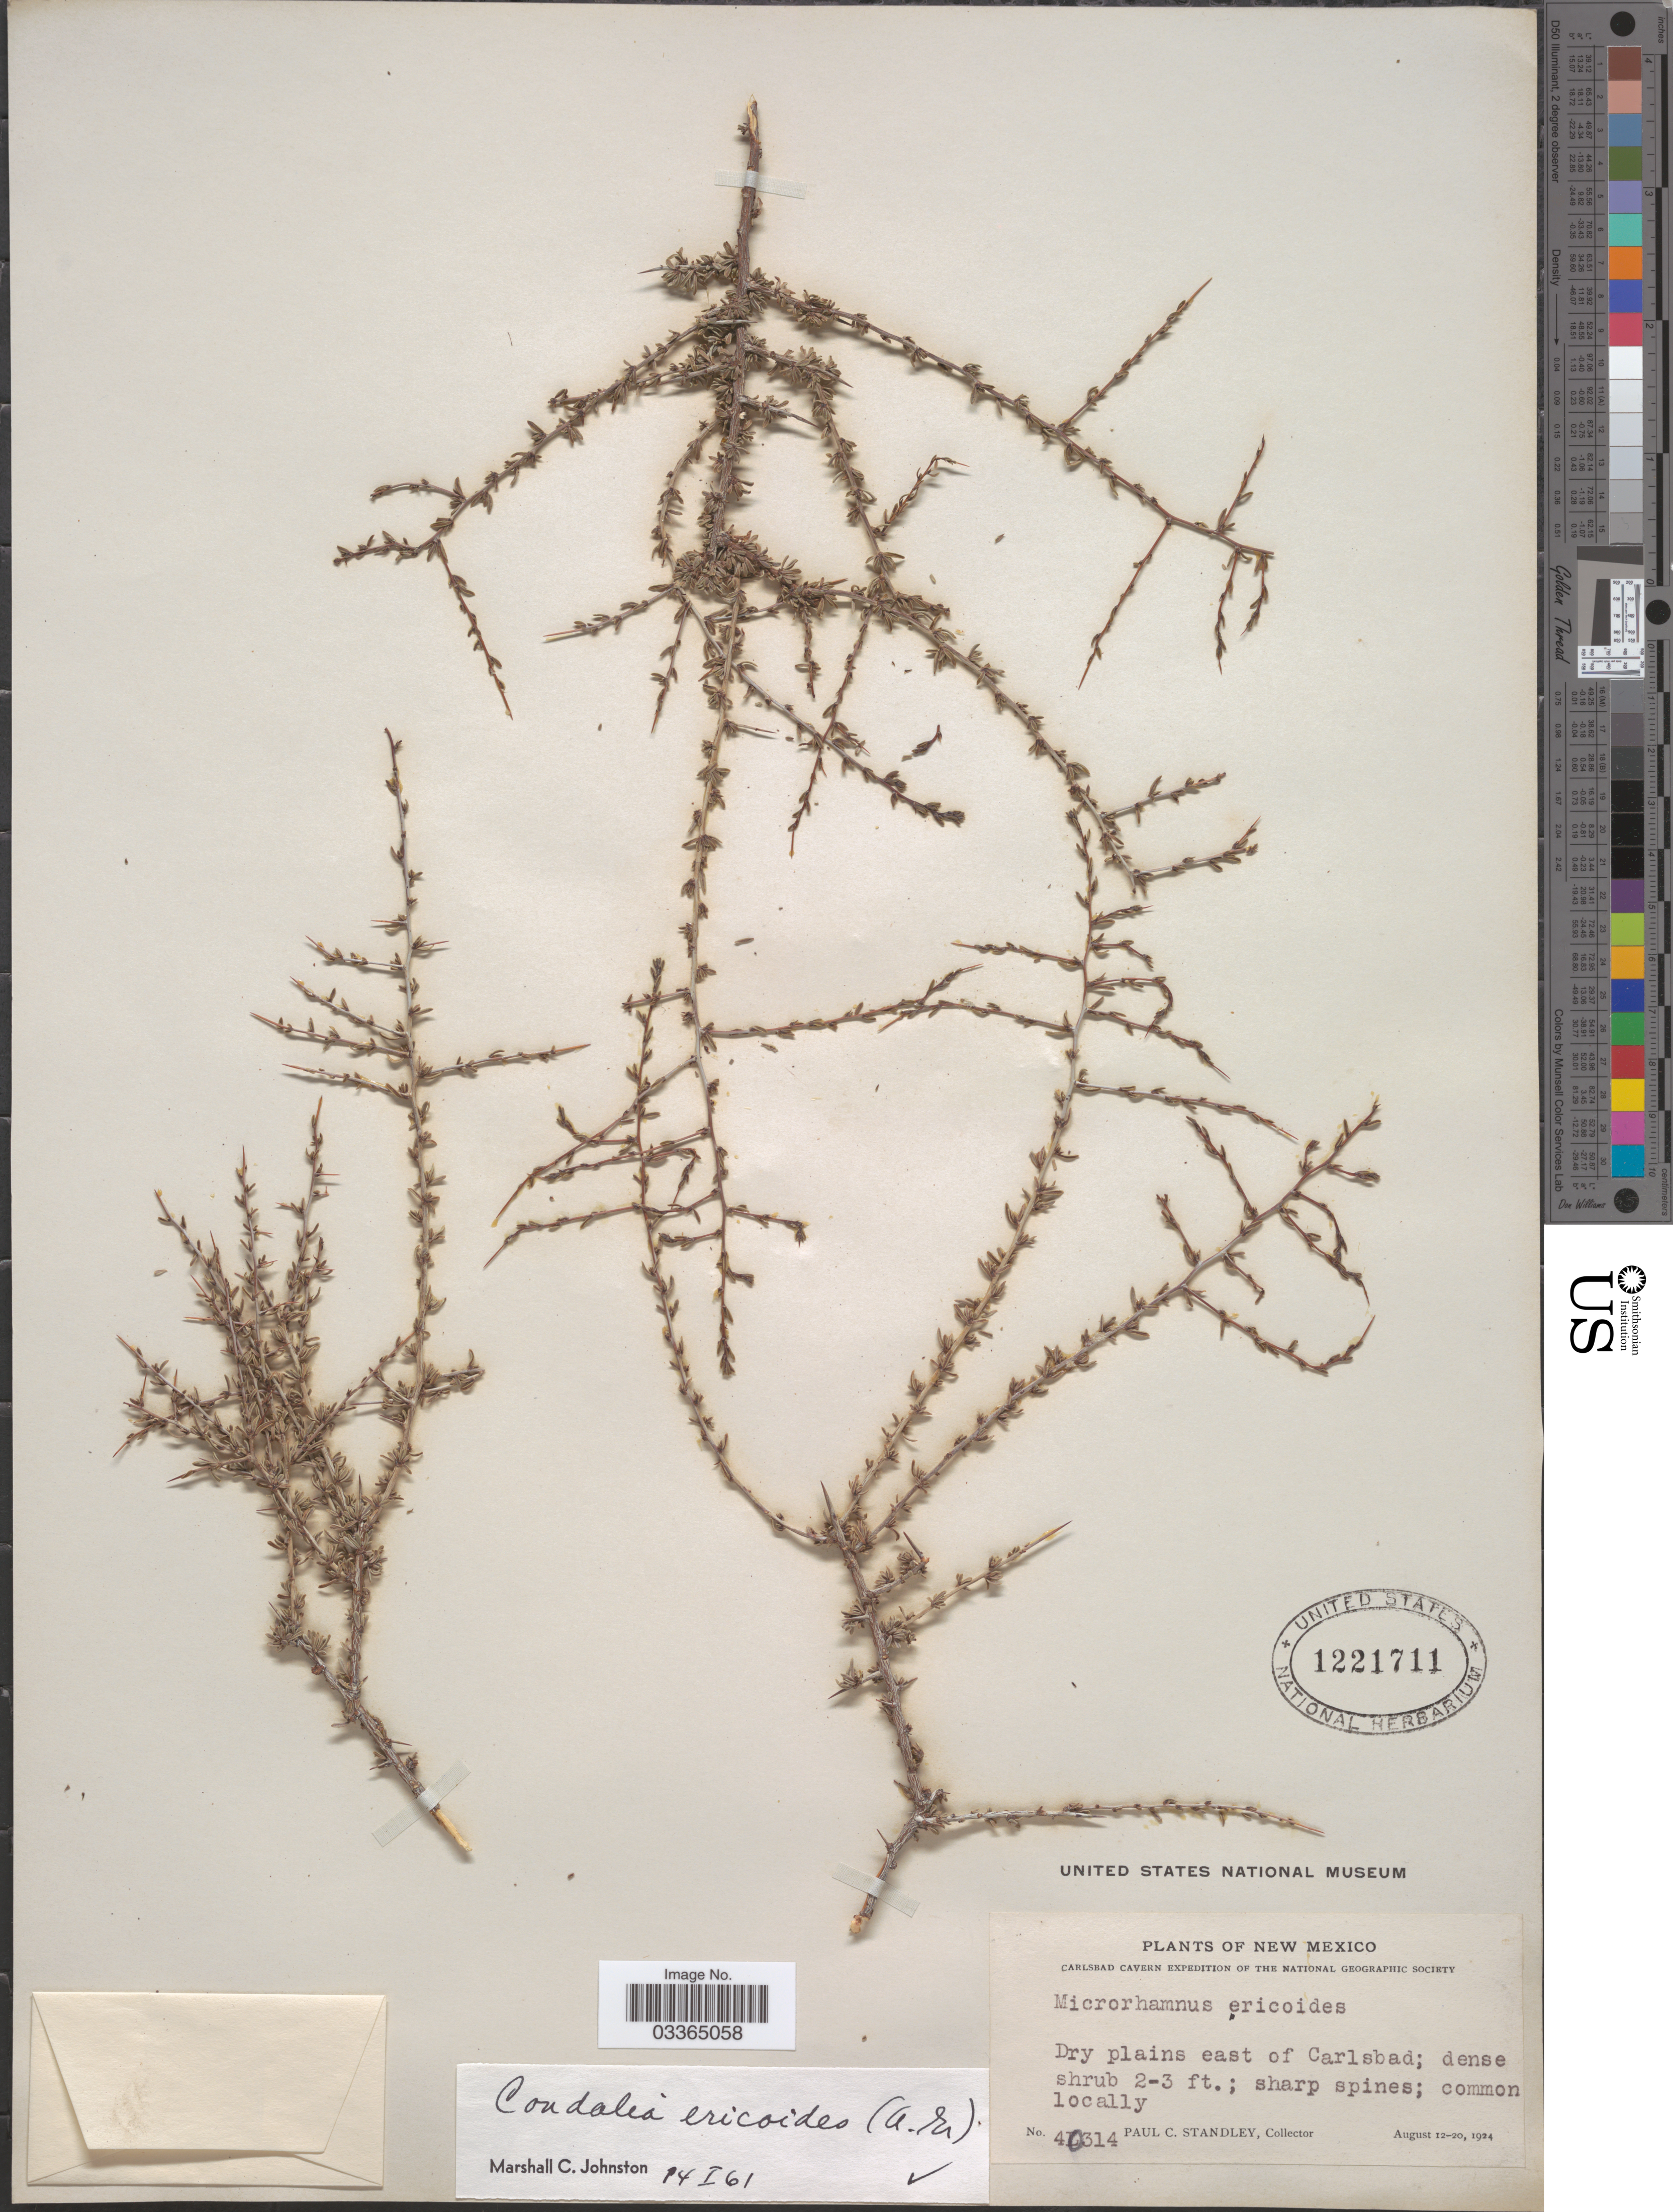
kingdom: Plantae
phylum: Tracheophyta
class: Magnoliopsida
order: Rosales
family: Rhamnaceae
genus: Condalia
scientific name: Condalia ericoides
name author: (A. Gray) M.C. Johnst.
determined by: Johnston, Marshall C.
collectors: P. C. Standley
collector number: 40314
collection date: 1924-08-12/1924-08-20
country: United States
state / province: New Mexico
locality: Dry plains east of Carlsbad.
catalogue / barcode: US 1221711